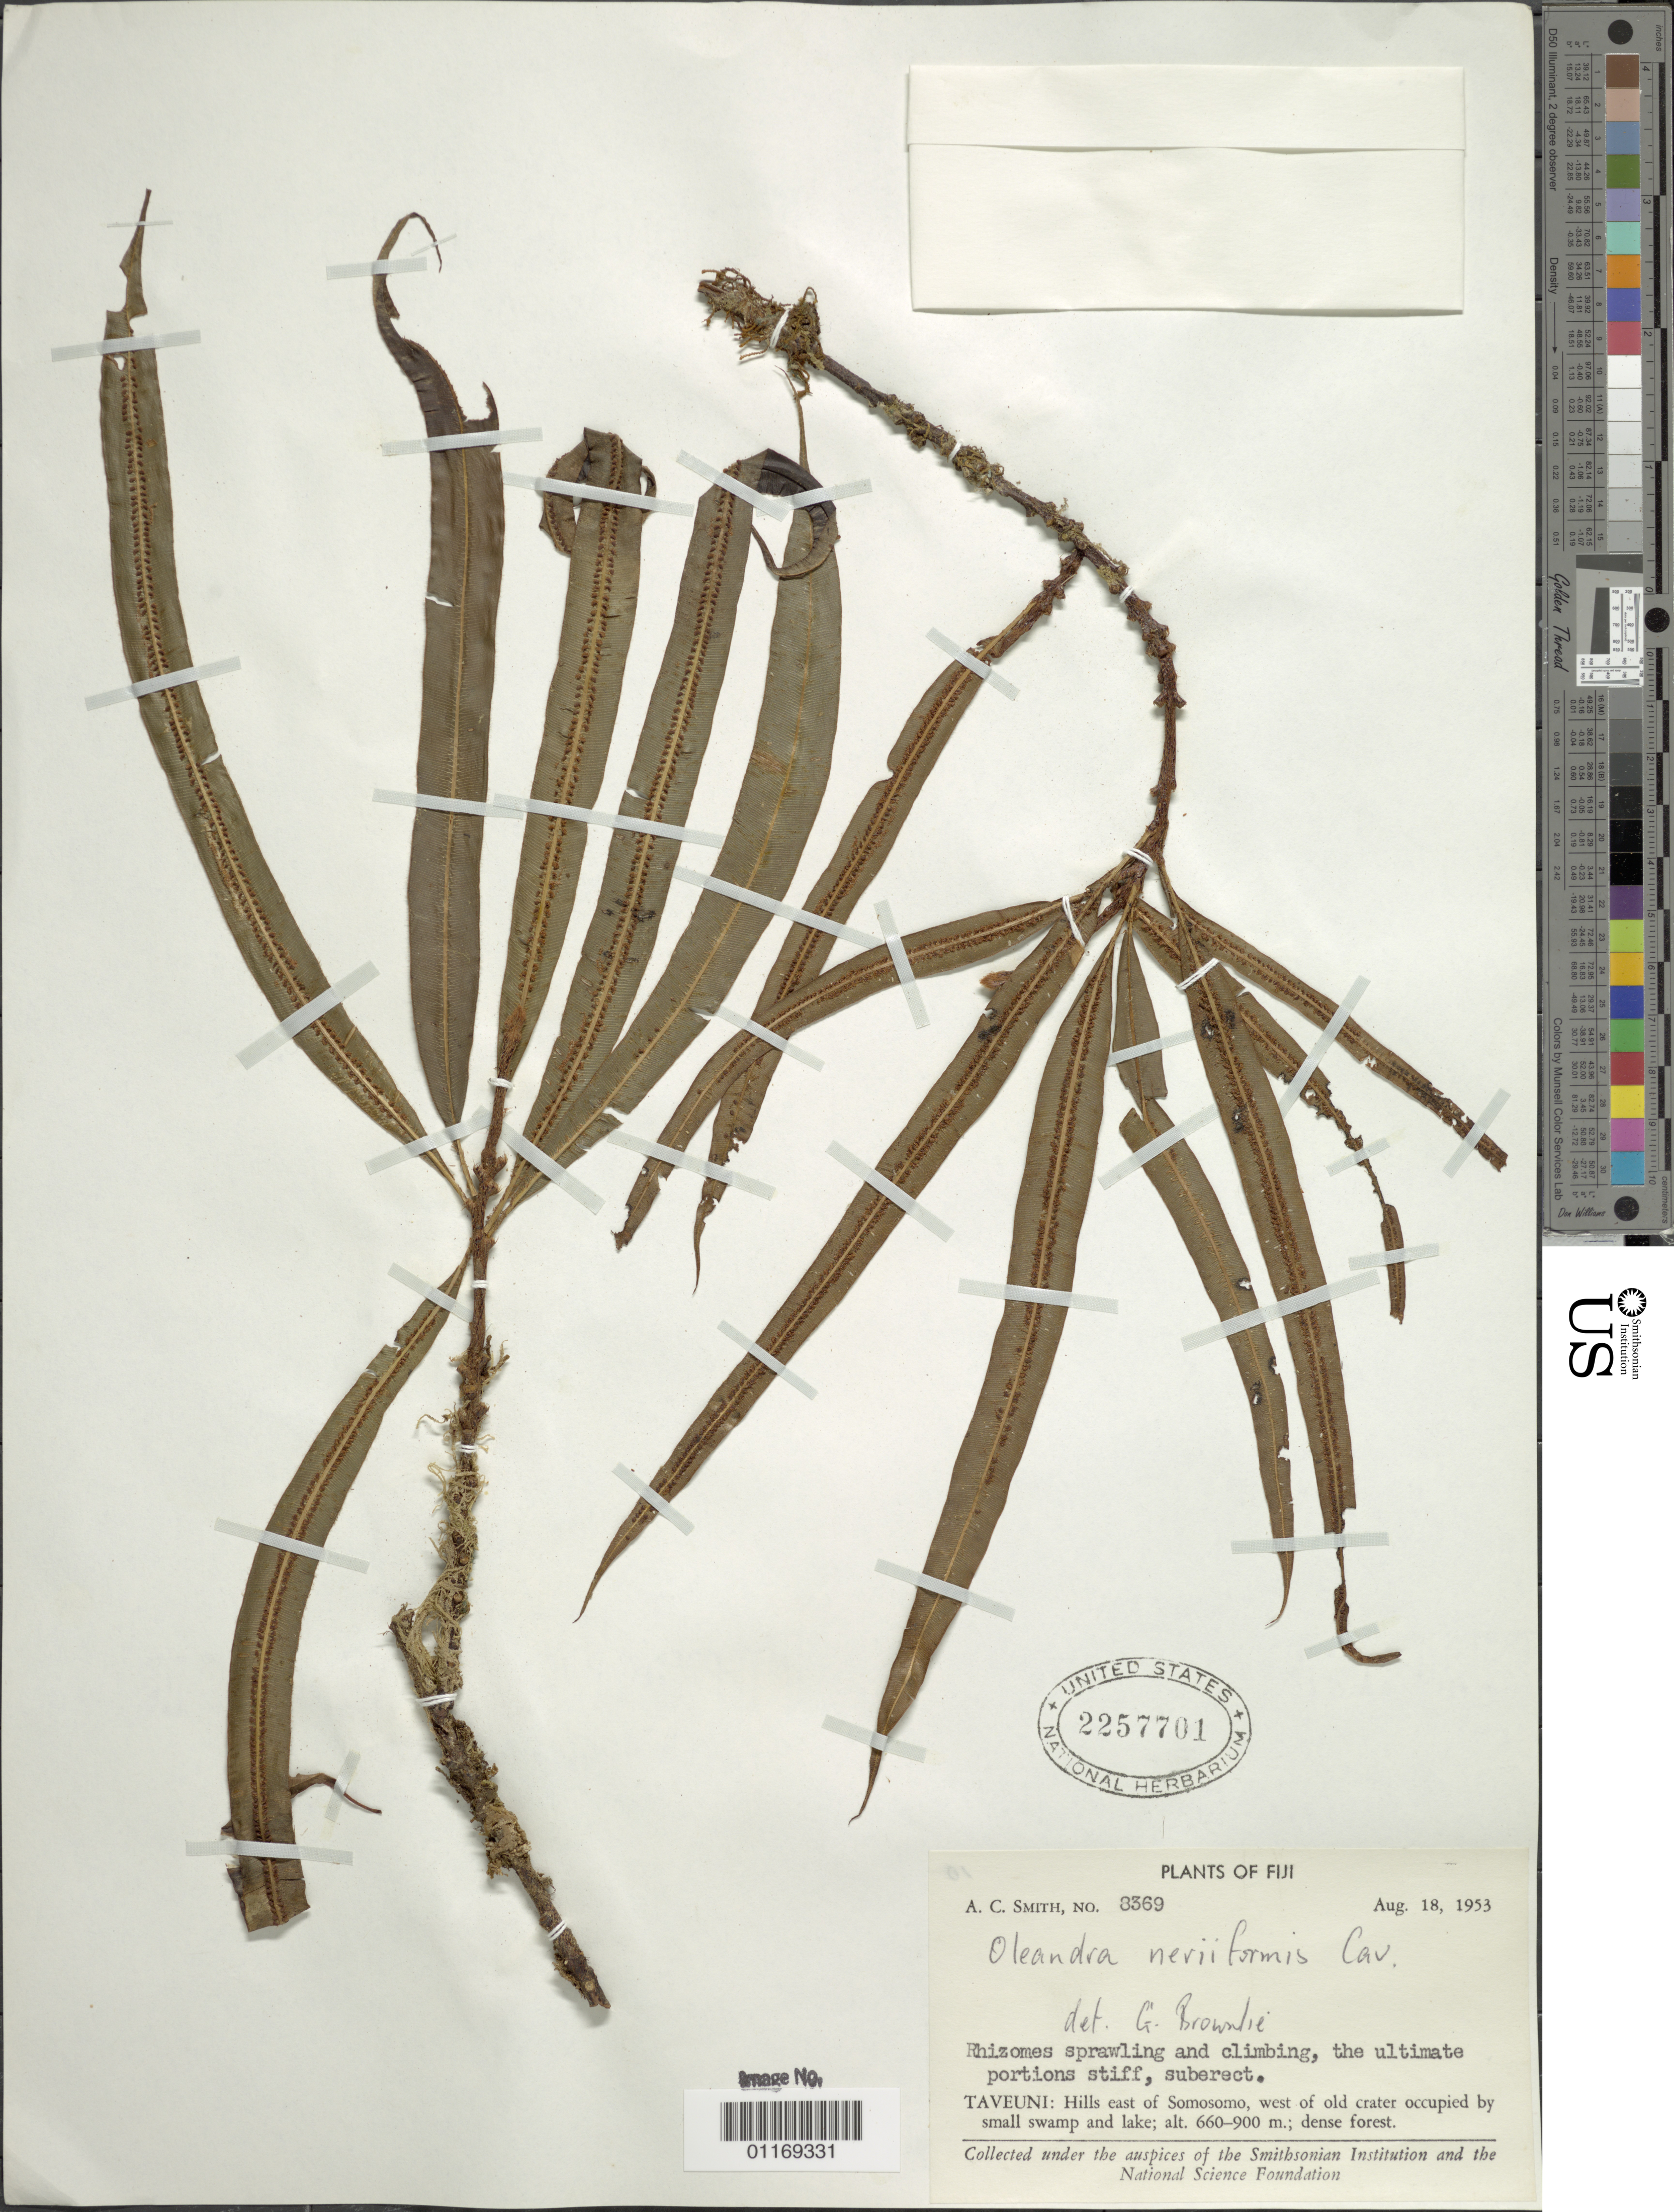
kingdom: Plantae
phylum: Tracheophyta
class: Polypodiopsida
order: Polypodiales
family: Oleandraceae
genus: Oleandra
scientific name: Oleandra neriiformis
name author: Cav.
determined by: Brownlie, G.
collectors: A. C. Smith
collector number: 8369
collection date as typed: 18 Aug 1953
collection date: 1953-08-18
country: Fiji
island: Taveuni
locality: Taveuni, hills e of somosomo, w of old crater occupied by small swamp and lake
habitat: Dense forest.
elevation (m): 660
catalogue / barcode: US 2257701